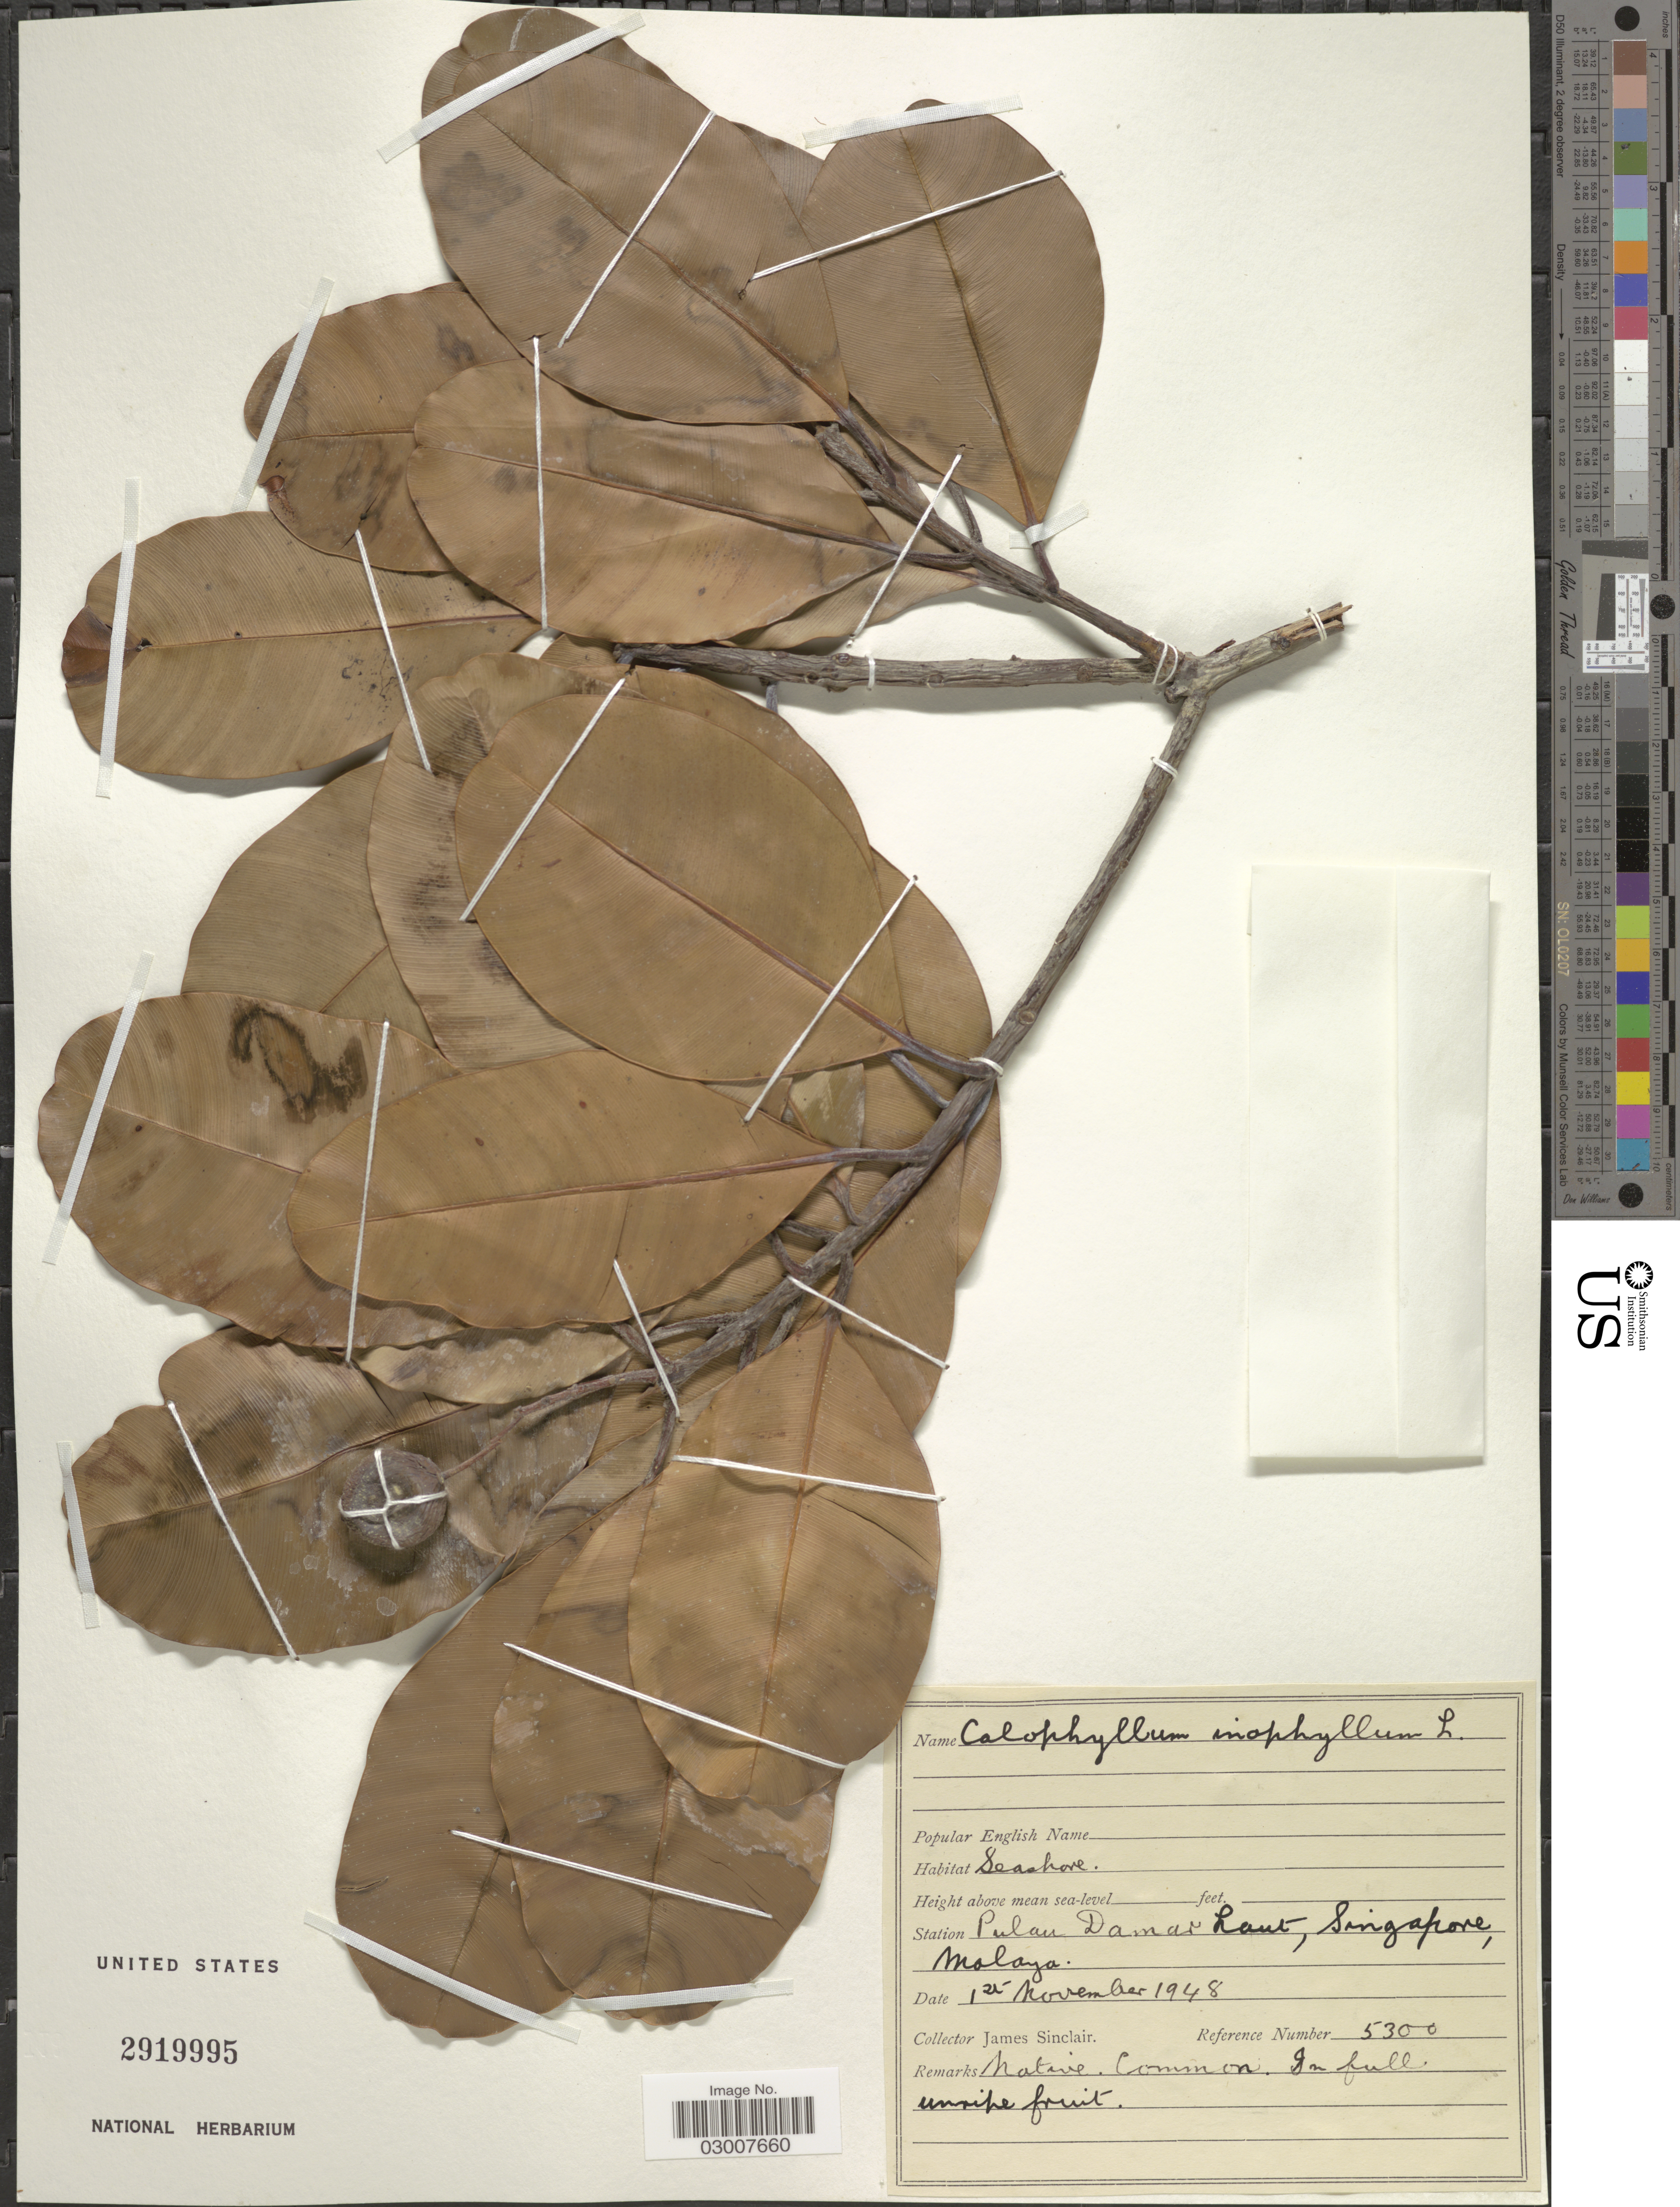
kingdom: Plantae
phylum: Tracheophyta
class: Magnoliopsida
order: Malpighiales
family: Calophyllaceae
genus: Calophyllum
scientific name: Calophyllum inophyllum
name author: L.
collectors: J. Sinclair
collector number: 5300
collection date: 1948-11-01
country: Singapore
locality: Pulau Damar haut, Malaya.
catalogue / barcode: US 2919995